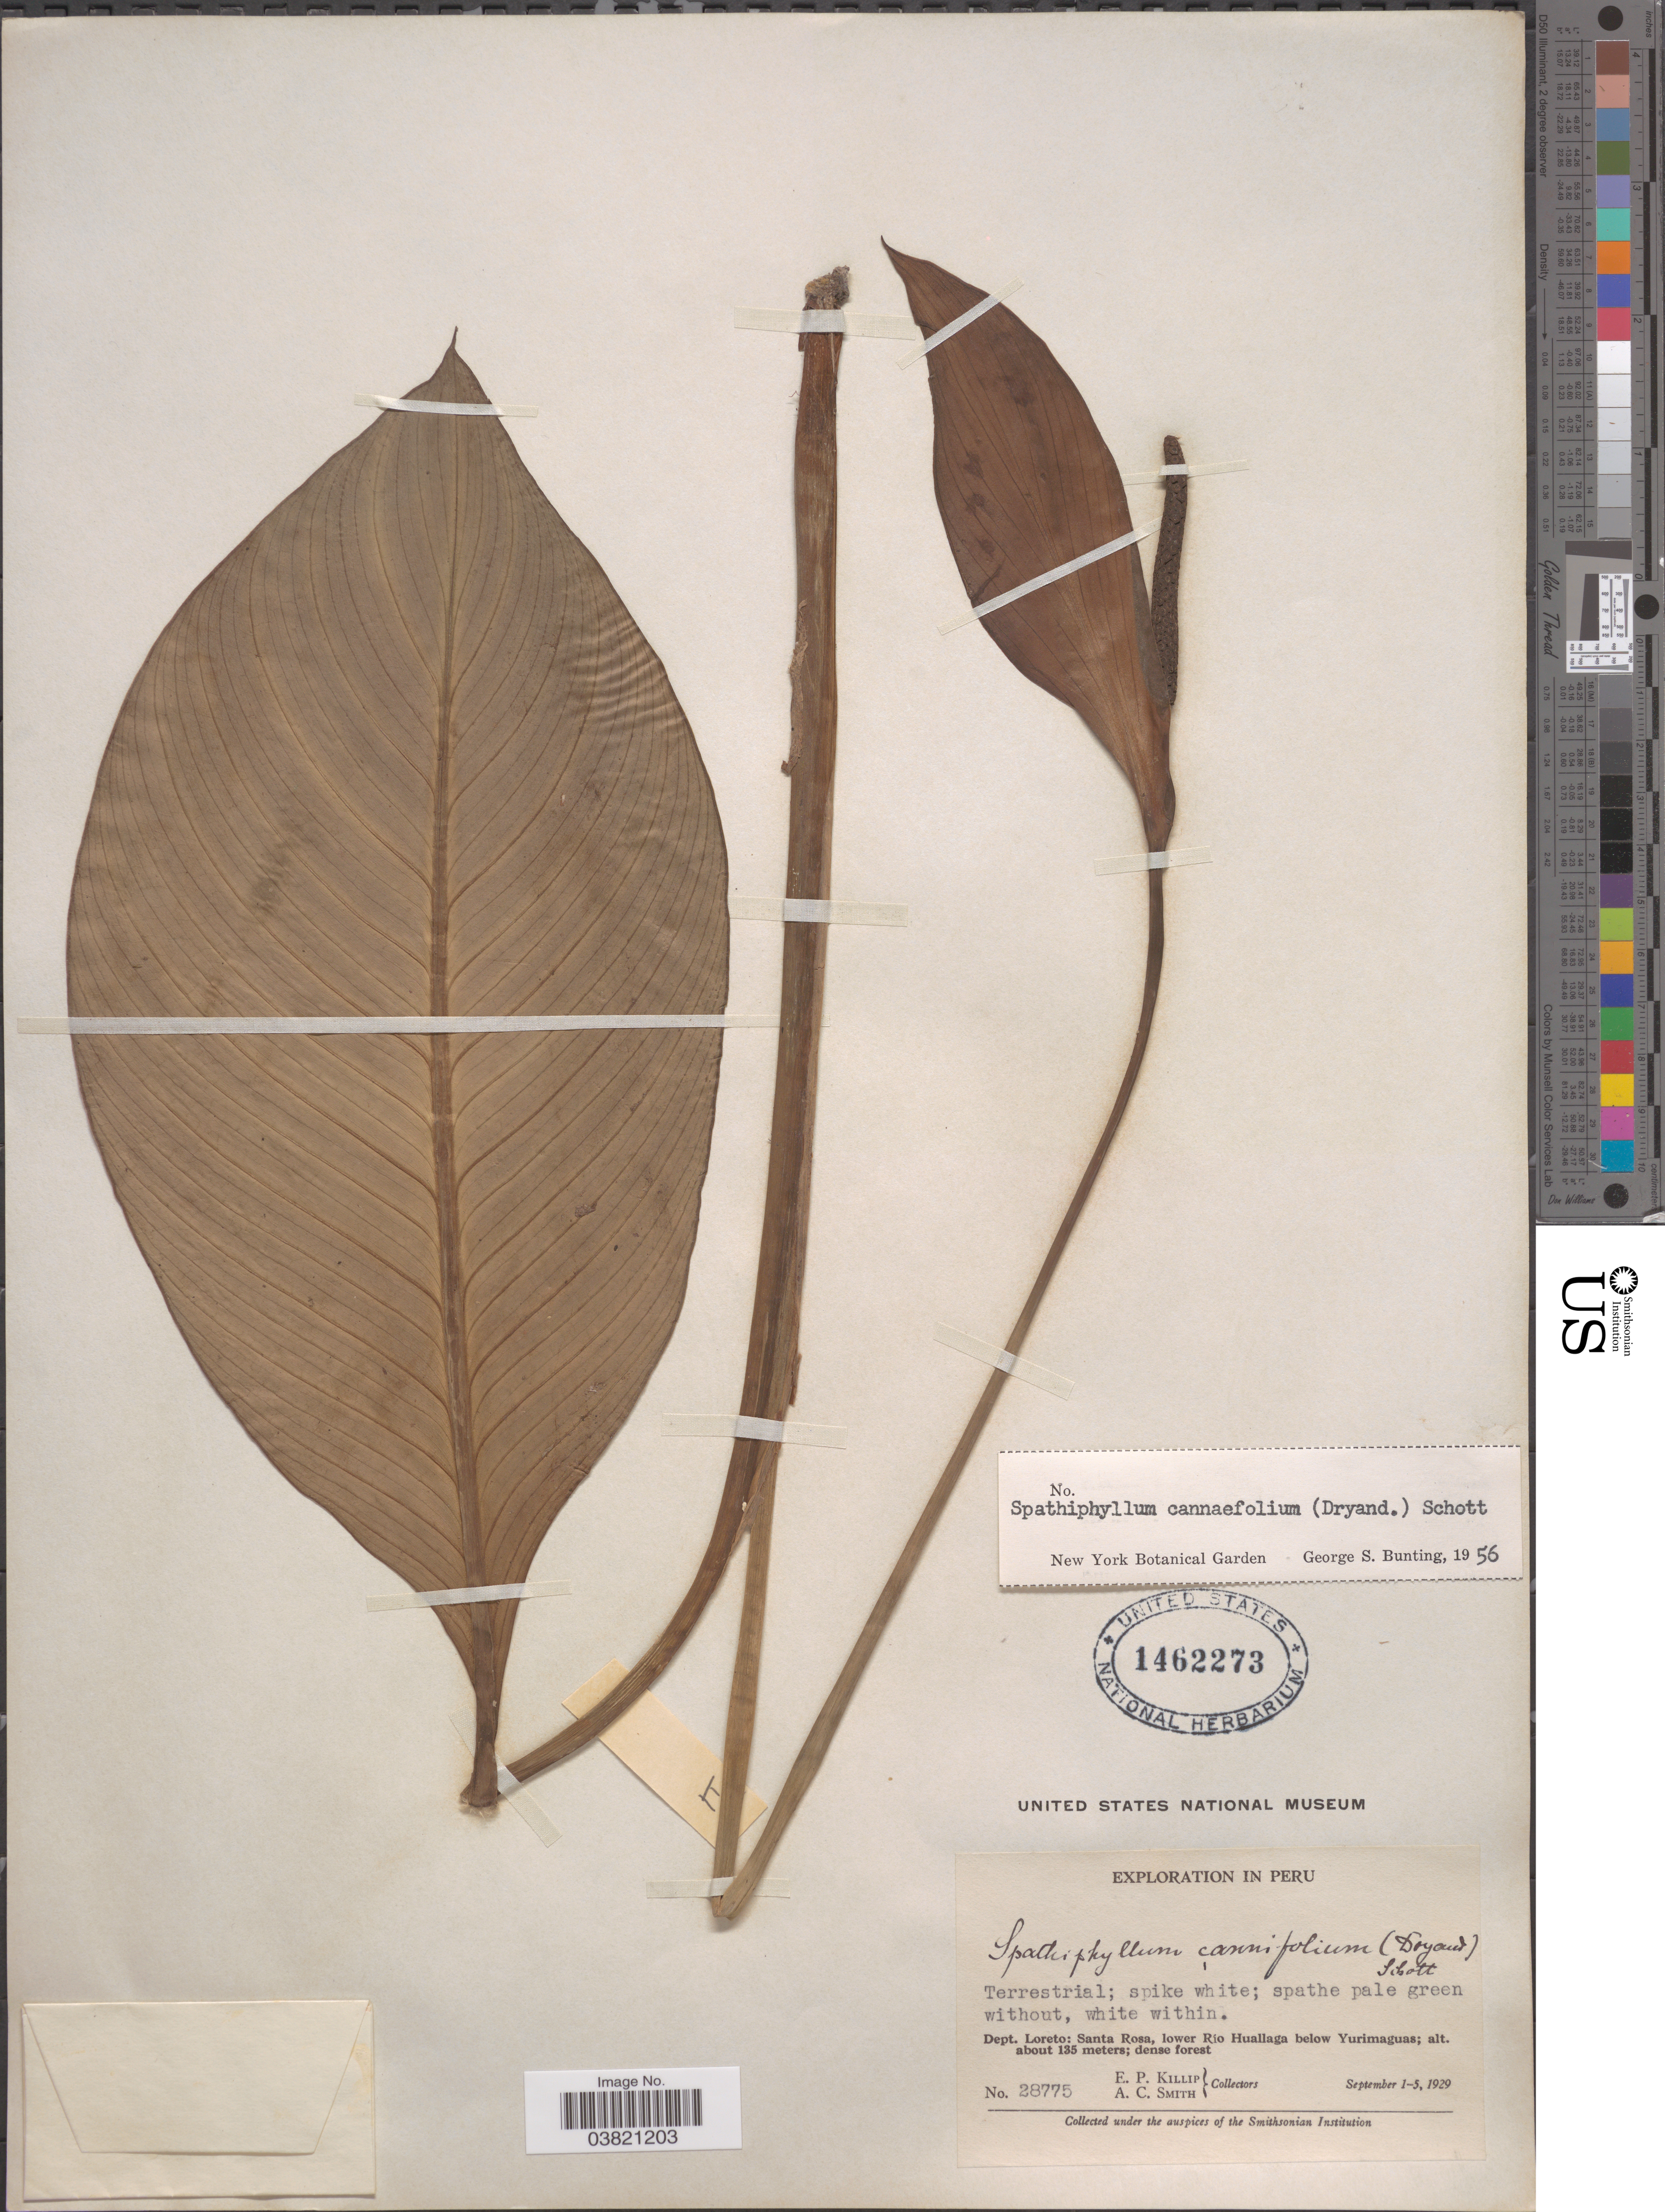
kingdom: Plantae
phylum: Tracheophyta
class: Liliopsida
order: Alismatales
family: Araceae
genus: Spathiphyllum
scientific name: Spathiphyllum cannifolium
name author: (Dryand. ex Sims) Schott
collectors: E. P. Killip & A. C. Smith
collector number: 28775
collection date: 1929-09-01/1929-09-05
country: Peru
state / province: Loreto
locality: Dept. Loreto: Santa Rosa, lower Río Huallaga below Yurimaguas.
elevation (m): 135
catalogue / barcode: US 1462273